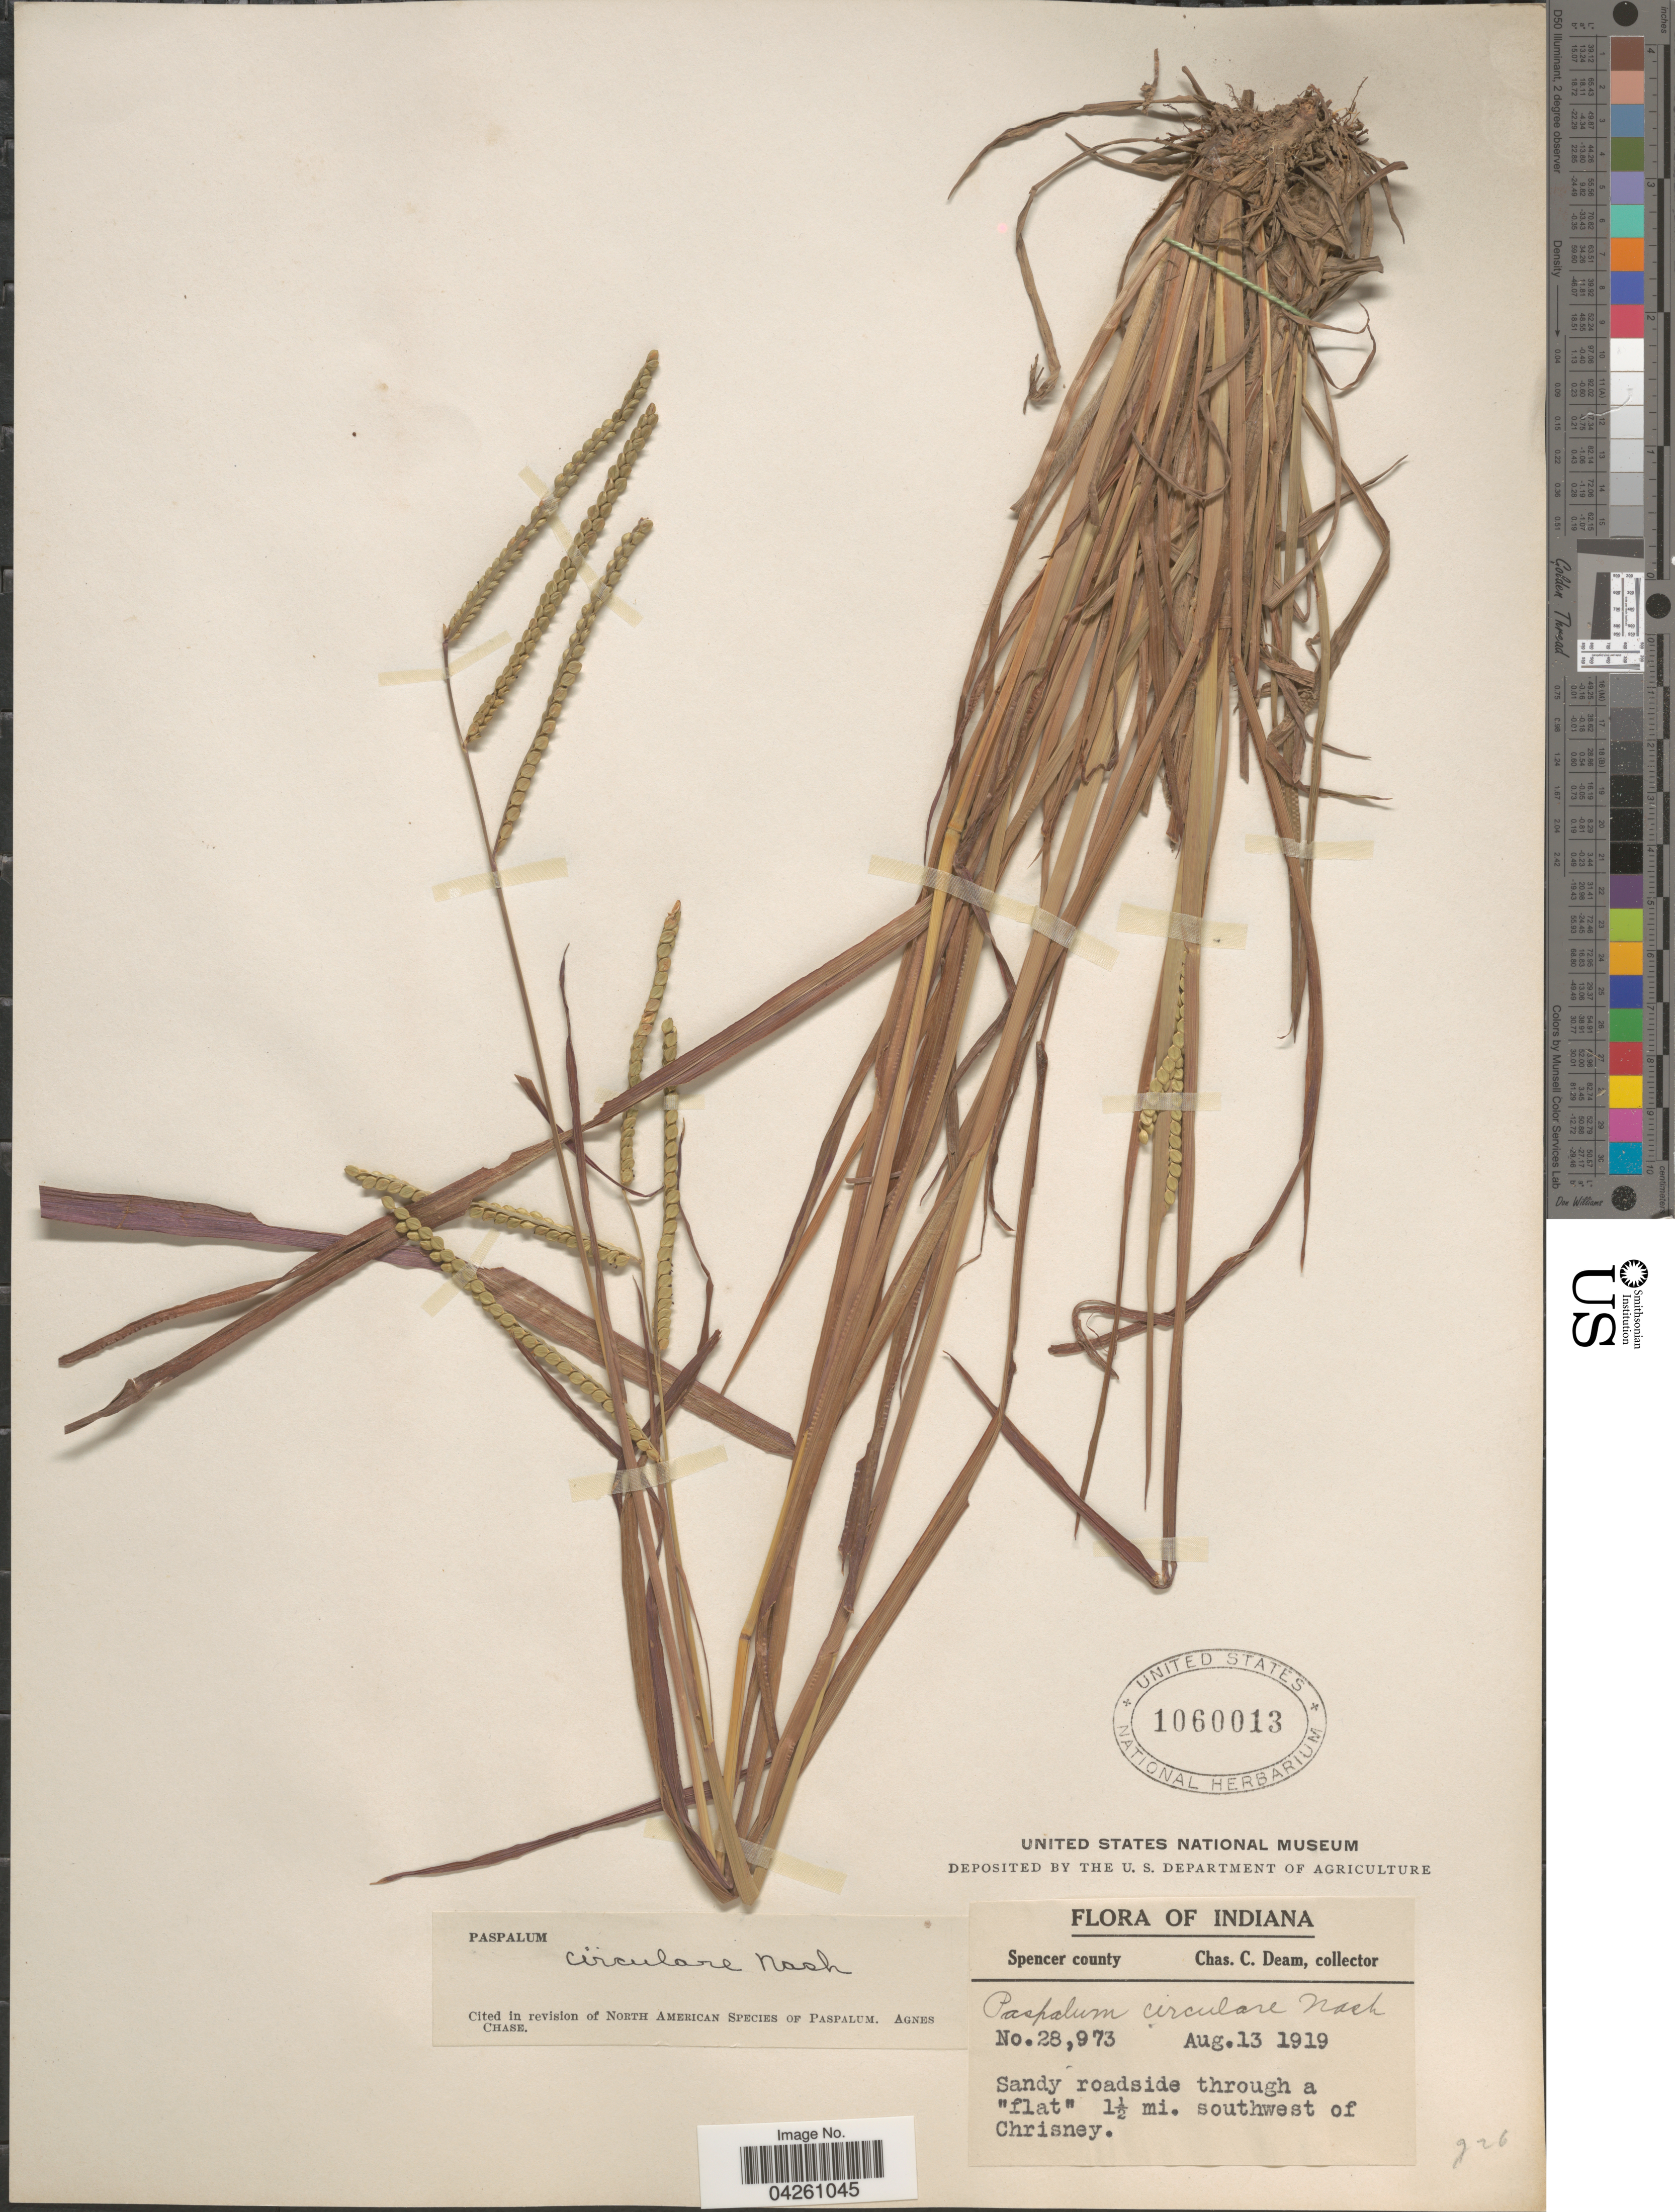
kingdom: Plantae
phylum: Tracheophyta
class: Liliopsida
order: Poales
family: Poaceae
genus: Paspalum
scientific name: Paspalum circulare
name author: Nash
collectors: C. C. Deam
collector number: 28973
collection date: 1919-08-13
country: United States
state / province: Indiana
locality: Spencer county. Sandy roadside through a "flat" 1½ mi. southwest of Chrisney.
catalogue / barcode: US 1060013